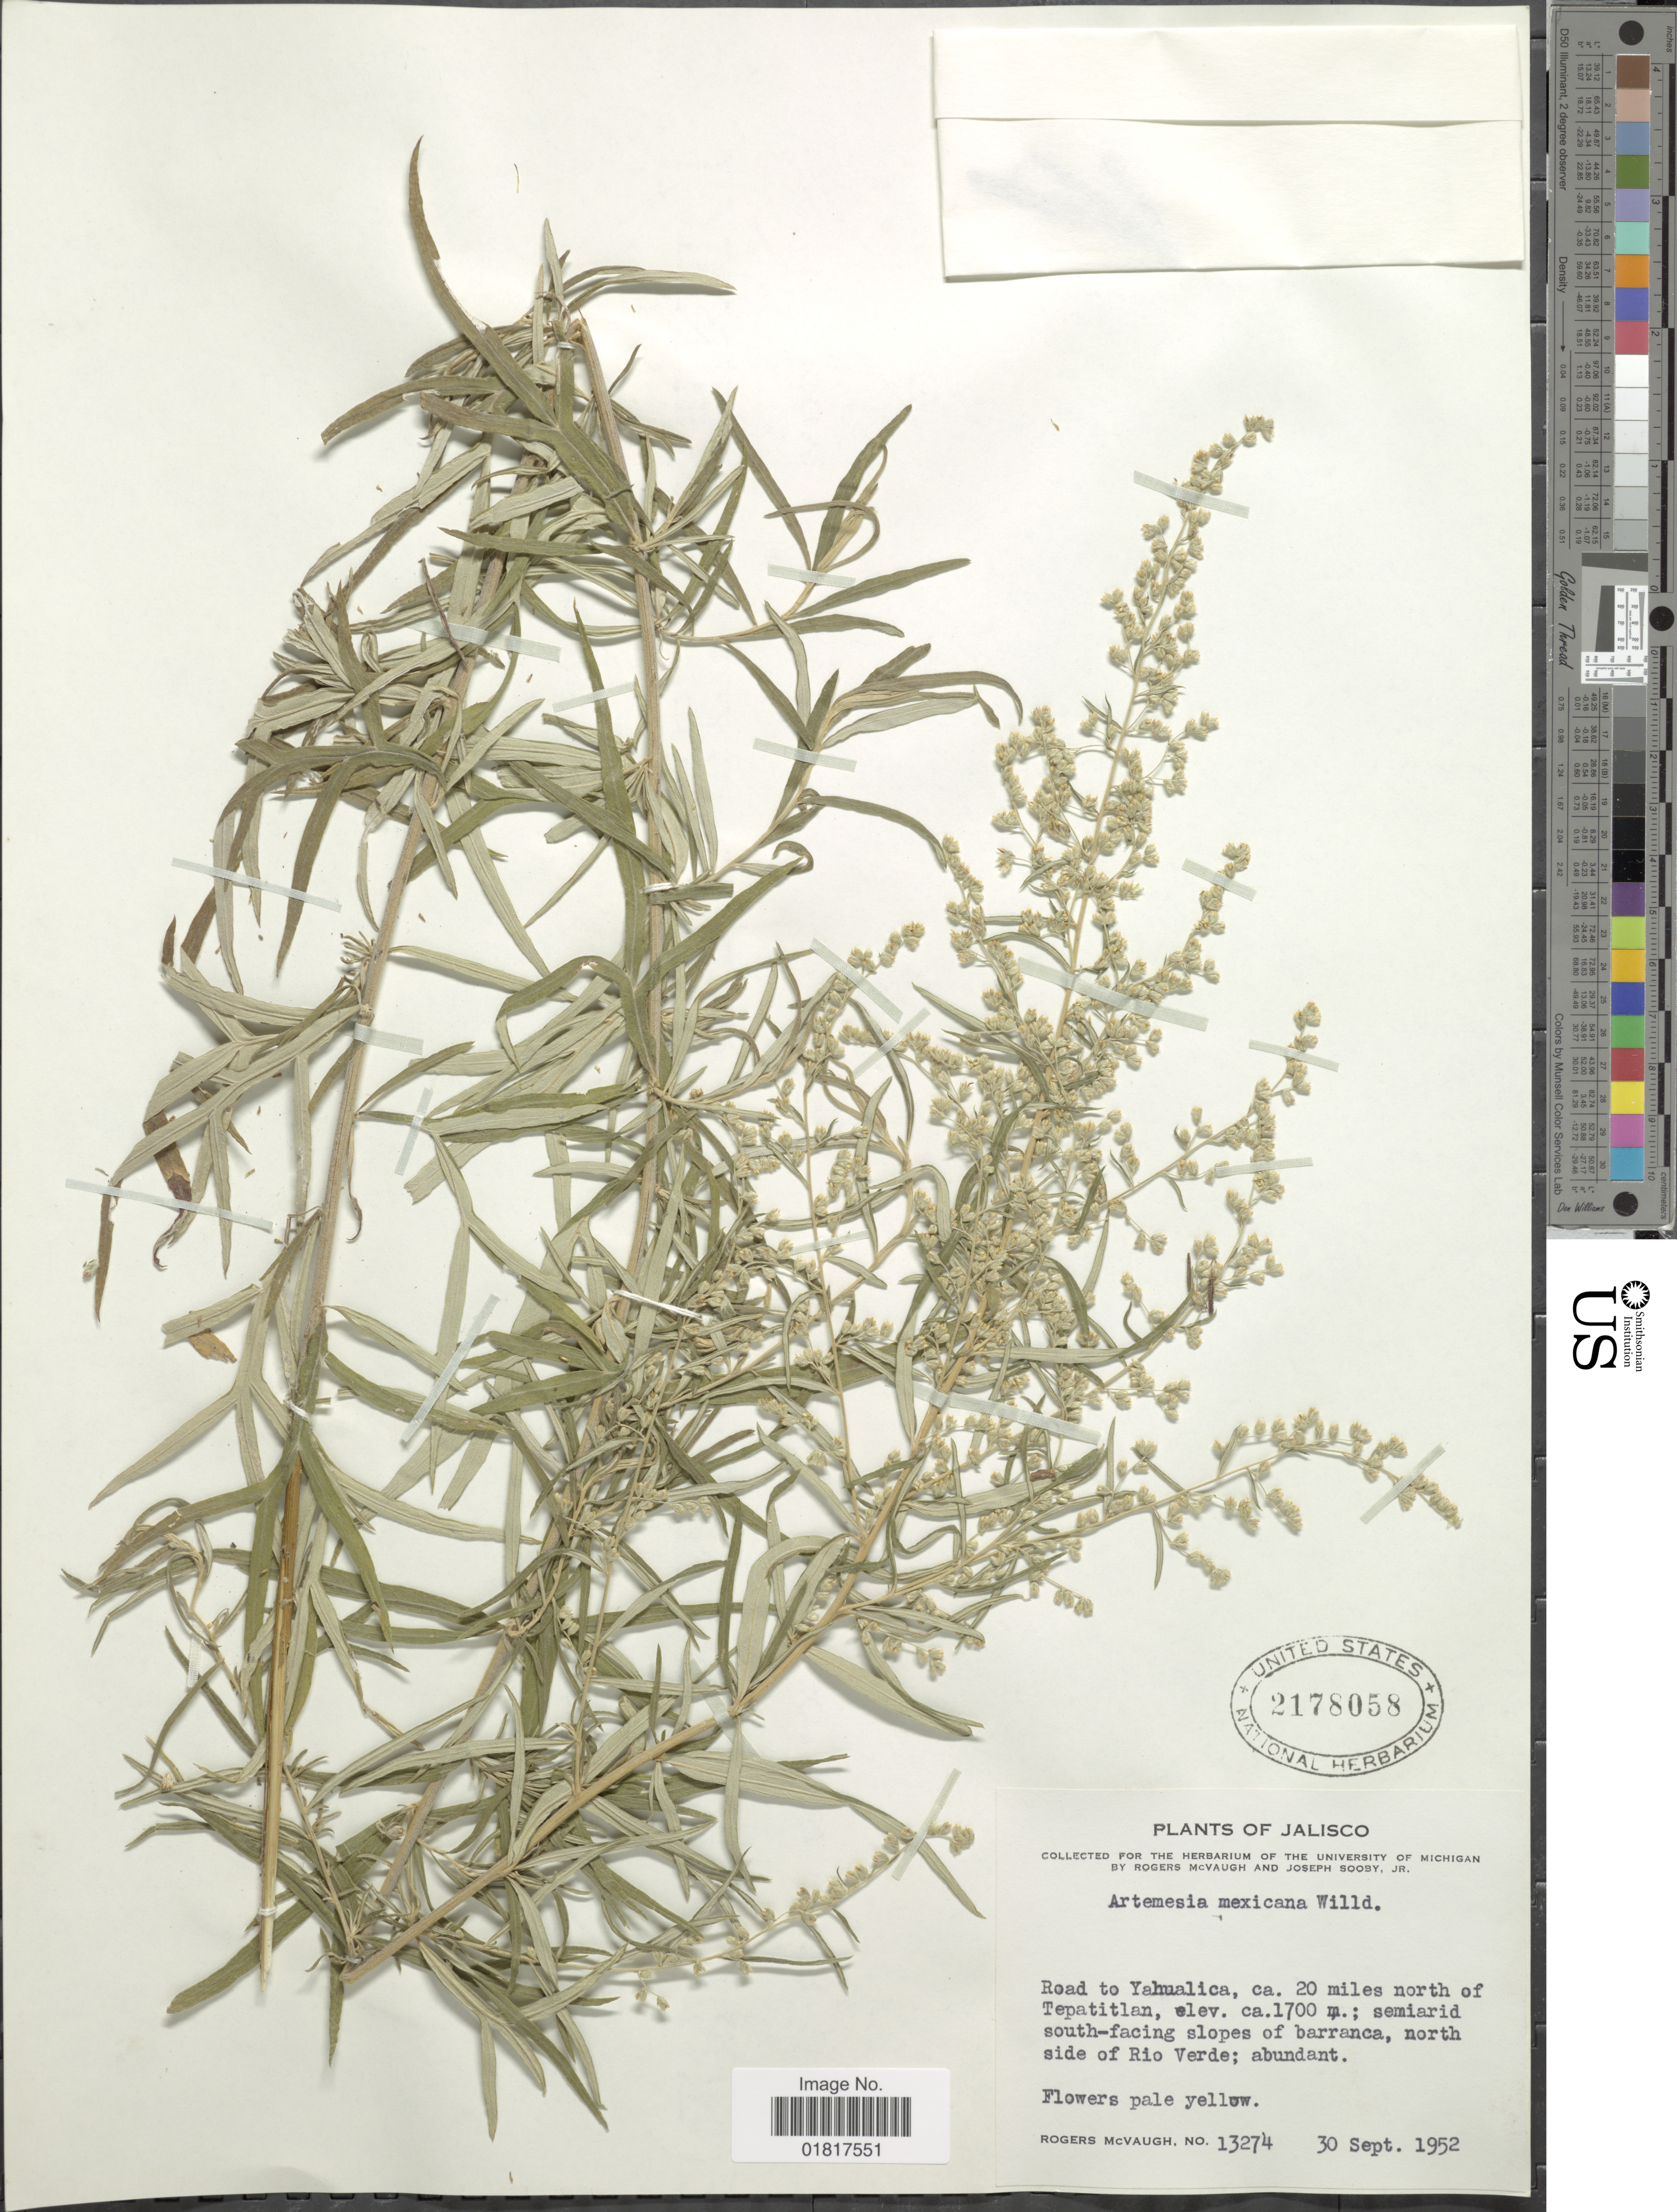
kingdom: Plantae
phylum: Tracheophyta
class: Magnoliopsida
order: Asterales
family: Asteraceae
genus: Artemisia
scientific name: Artemisia ludoviciana subsp. mexicana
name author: (Willd. ex Spreng.) D.D. Keck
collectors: R. McVaugh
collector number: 13274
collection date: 1952-09-30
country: Mexico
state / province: Jalisco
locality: Road to Yahualica, ca. 20 miles north of Tepatitlan; semiarid south-facing slopes of barranca, north side of Rio Verde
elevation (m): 1700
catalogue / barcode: US 2178058